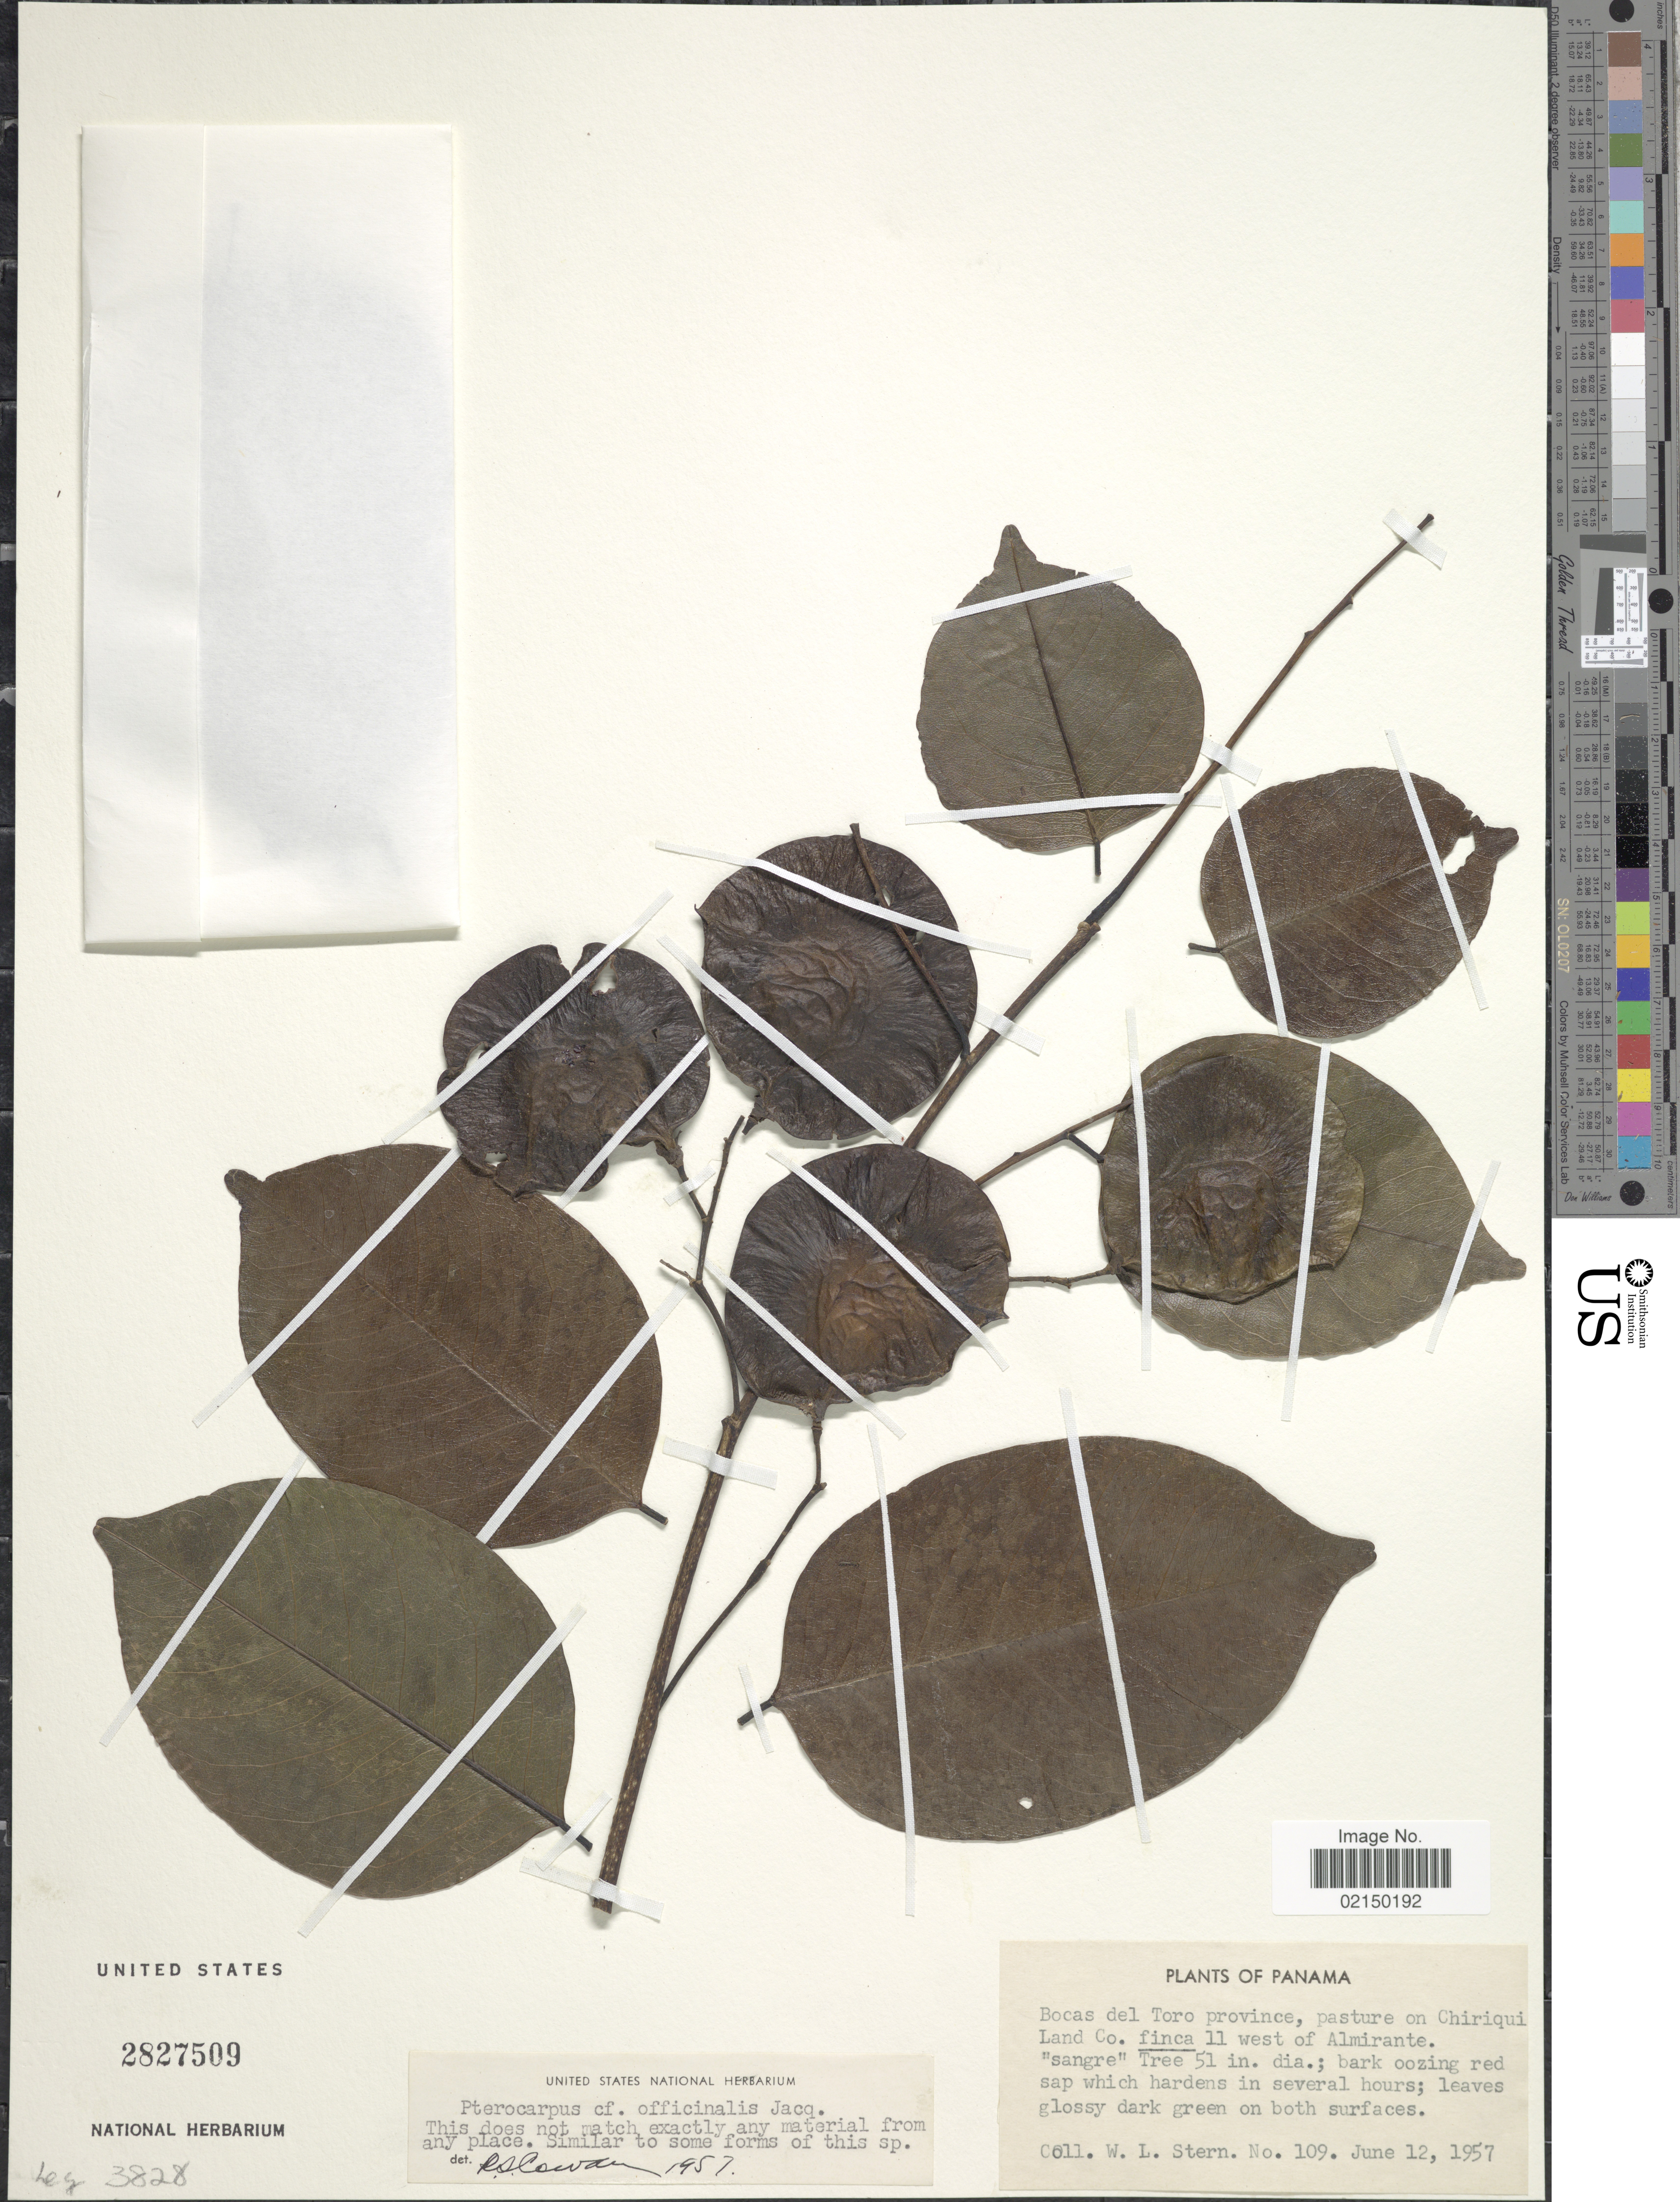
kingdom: Plantae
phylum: Tracheophyta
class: Magnoliopsida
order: Fabales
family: Fabaceae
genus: Pterocarpus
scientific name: Pterocarpus officinalis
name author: Jacq.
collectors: W. L. Stern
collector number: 109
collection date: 1957-06-12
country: Panama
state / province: Bocas del Toro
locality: Pasture on Chiriqui Land Co.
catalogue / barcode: US 2827509